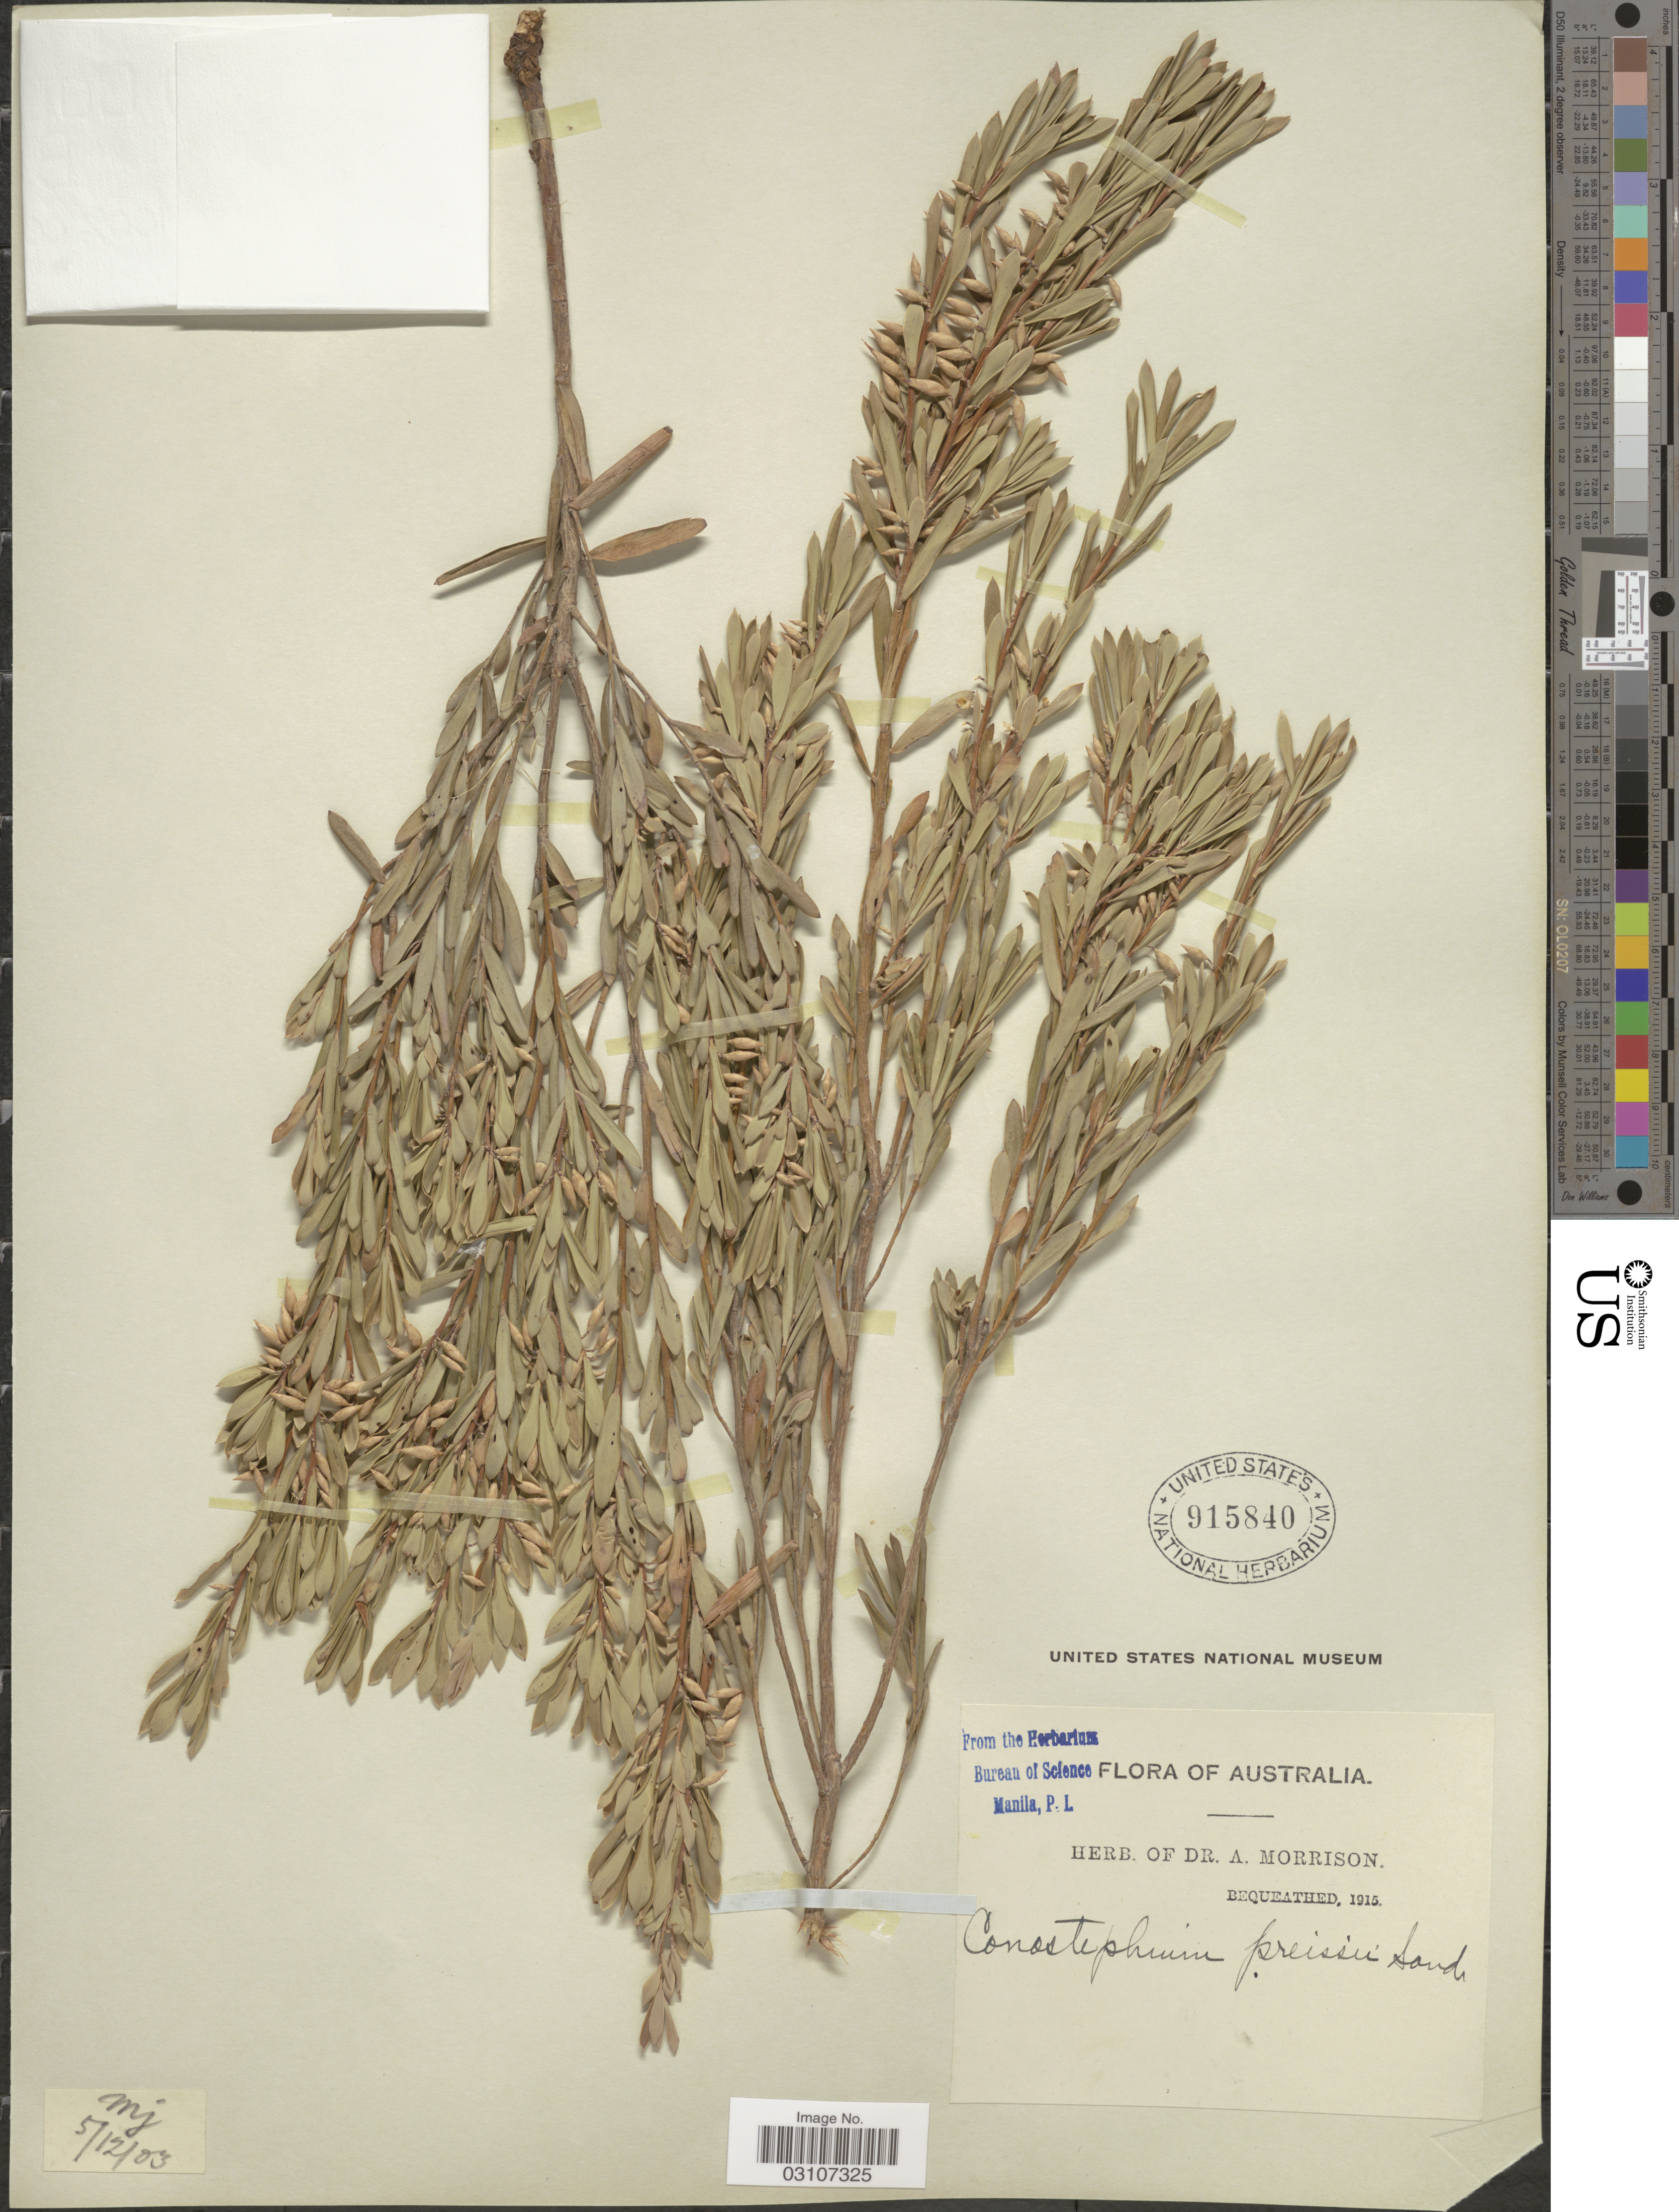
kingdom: Plantae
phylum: Tracheophyta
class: Magnoliopsida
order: Ericales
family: Ericaceae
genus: Conostephium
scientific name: Conostephium preisii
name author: Sond.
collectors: ex herb. Dr. A. Morrison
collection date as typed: Transcribed d/m/y: 5/12/03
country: Australia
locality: Mj.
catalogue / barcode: US 915840